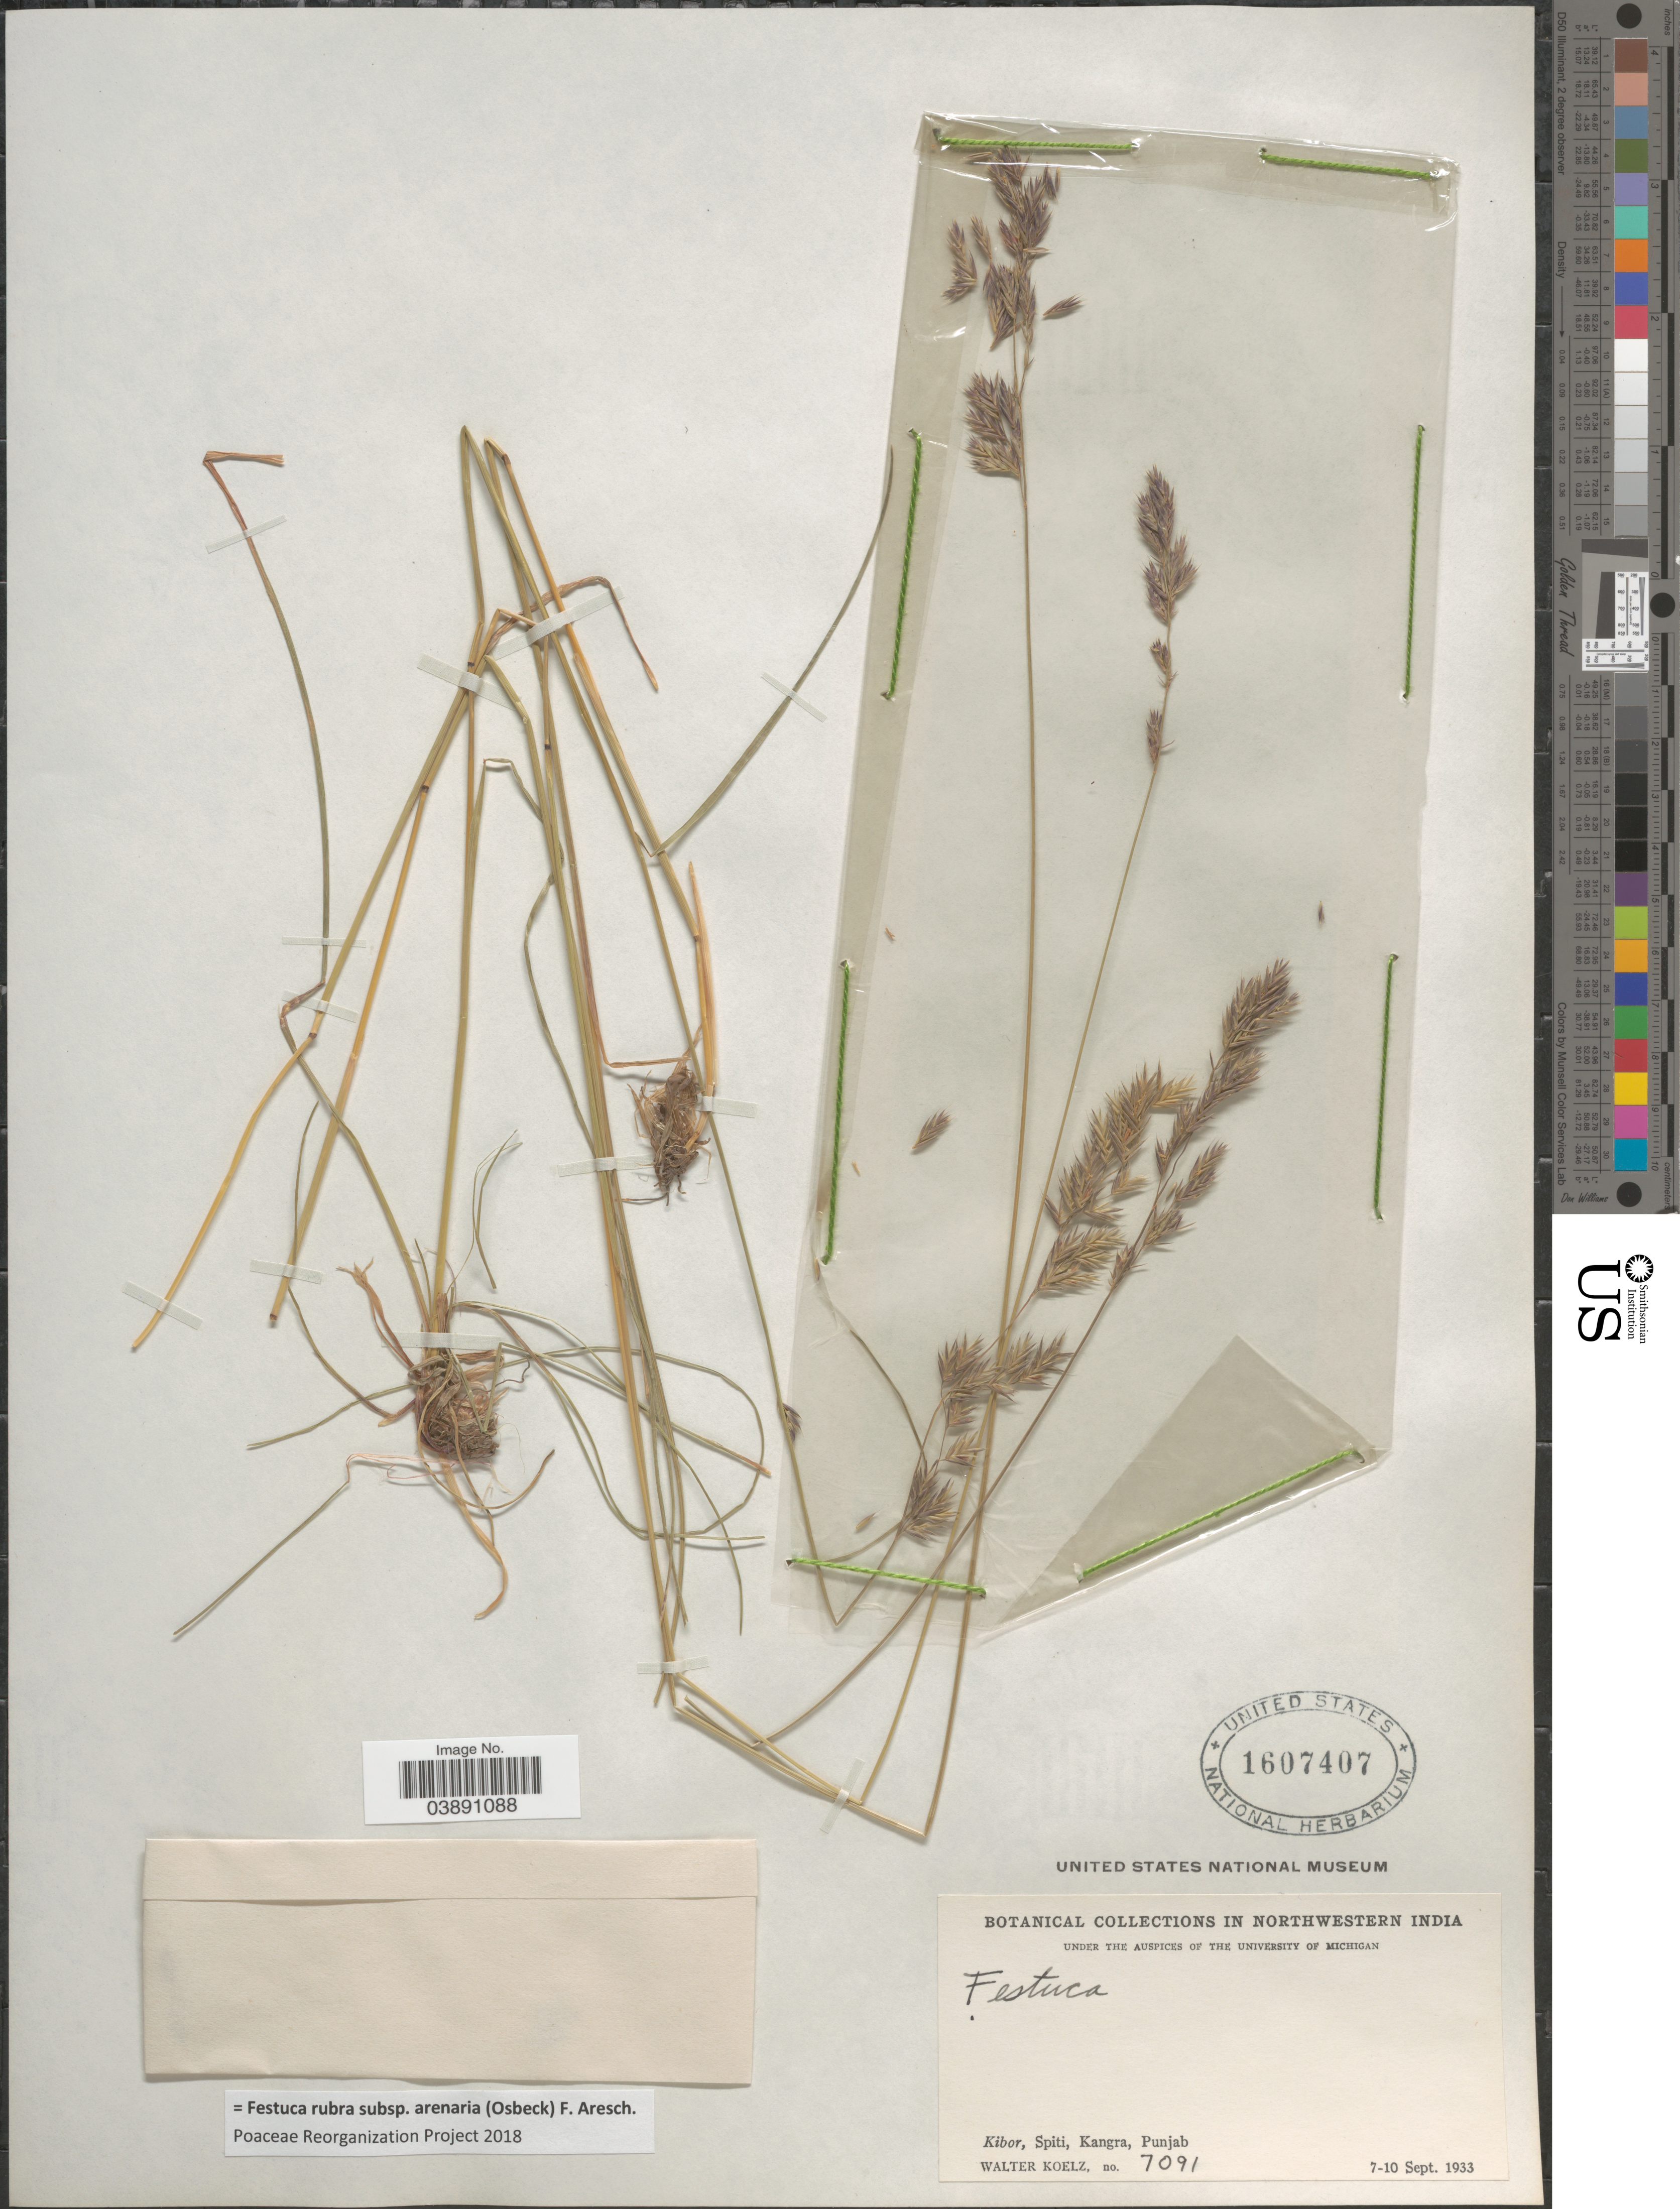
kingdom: Plantae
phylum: Tracheophyta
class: Liliopsida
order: Poales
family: Poaceae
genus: Festuca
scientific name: Festuca rubra subsp. arenaria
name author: (Osbeck) F. Aresch.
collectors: W. N. Koelz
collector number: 7091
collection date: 1933-09-07/1933-09-10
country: India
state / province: Punjab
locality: In Northwestern India. Kibor, Spiti, Kangra, Punjab.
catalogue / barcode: US 1607407